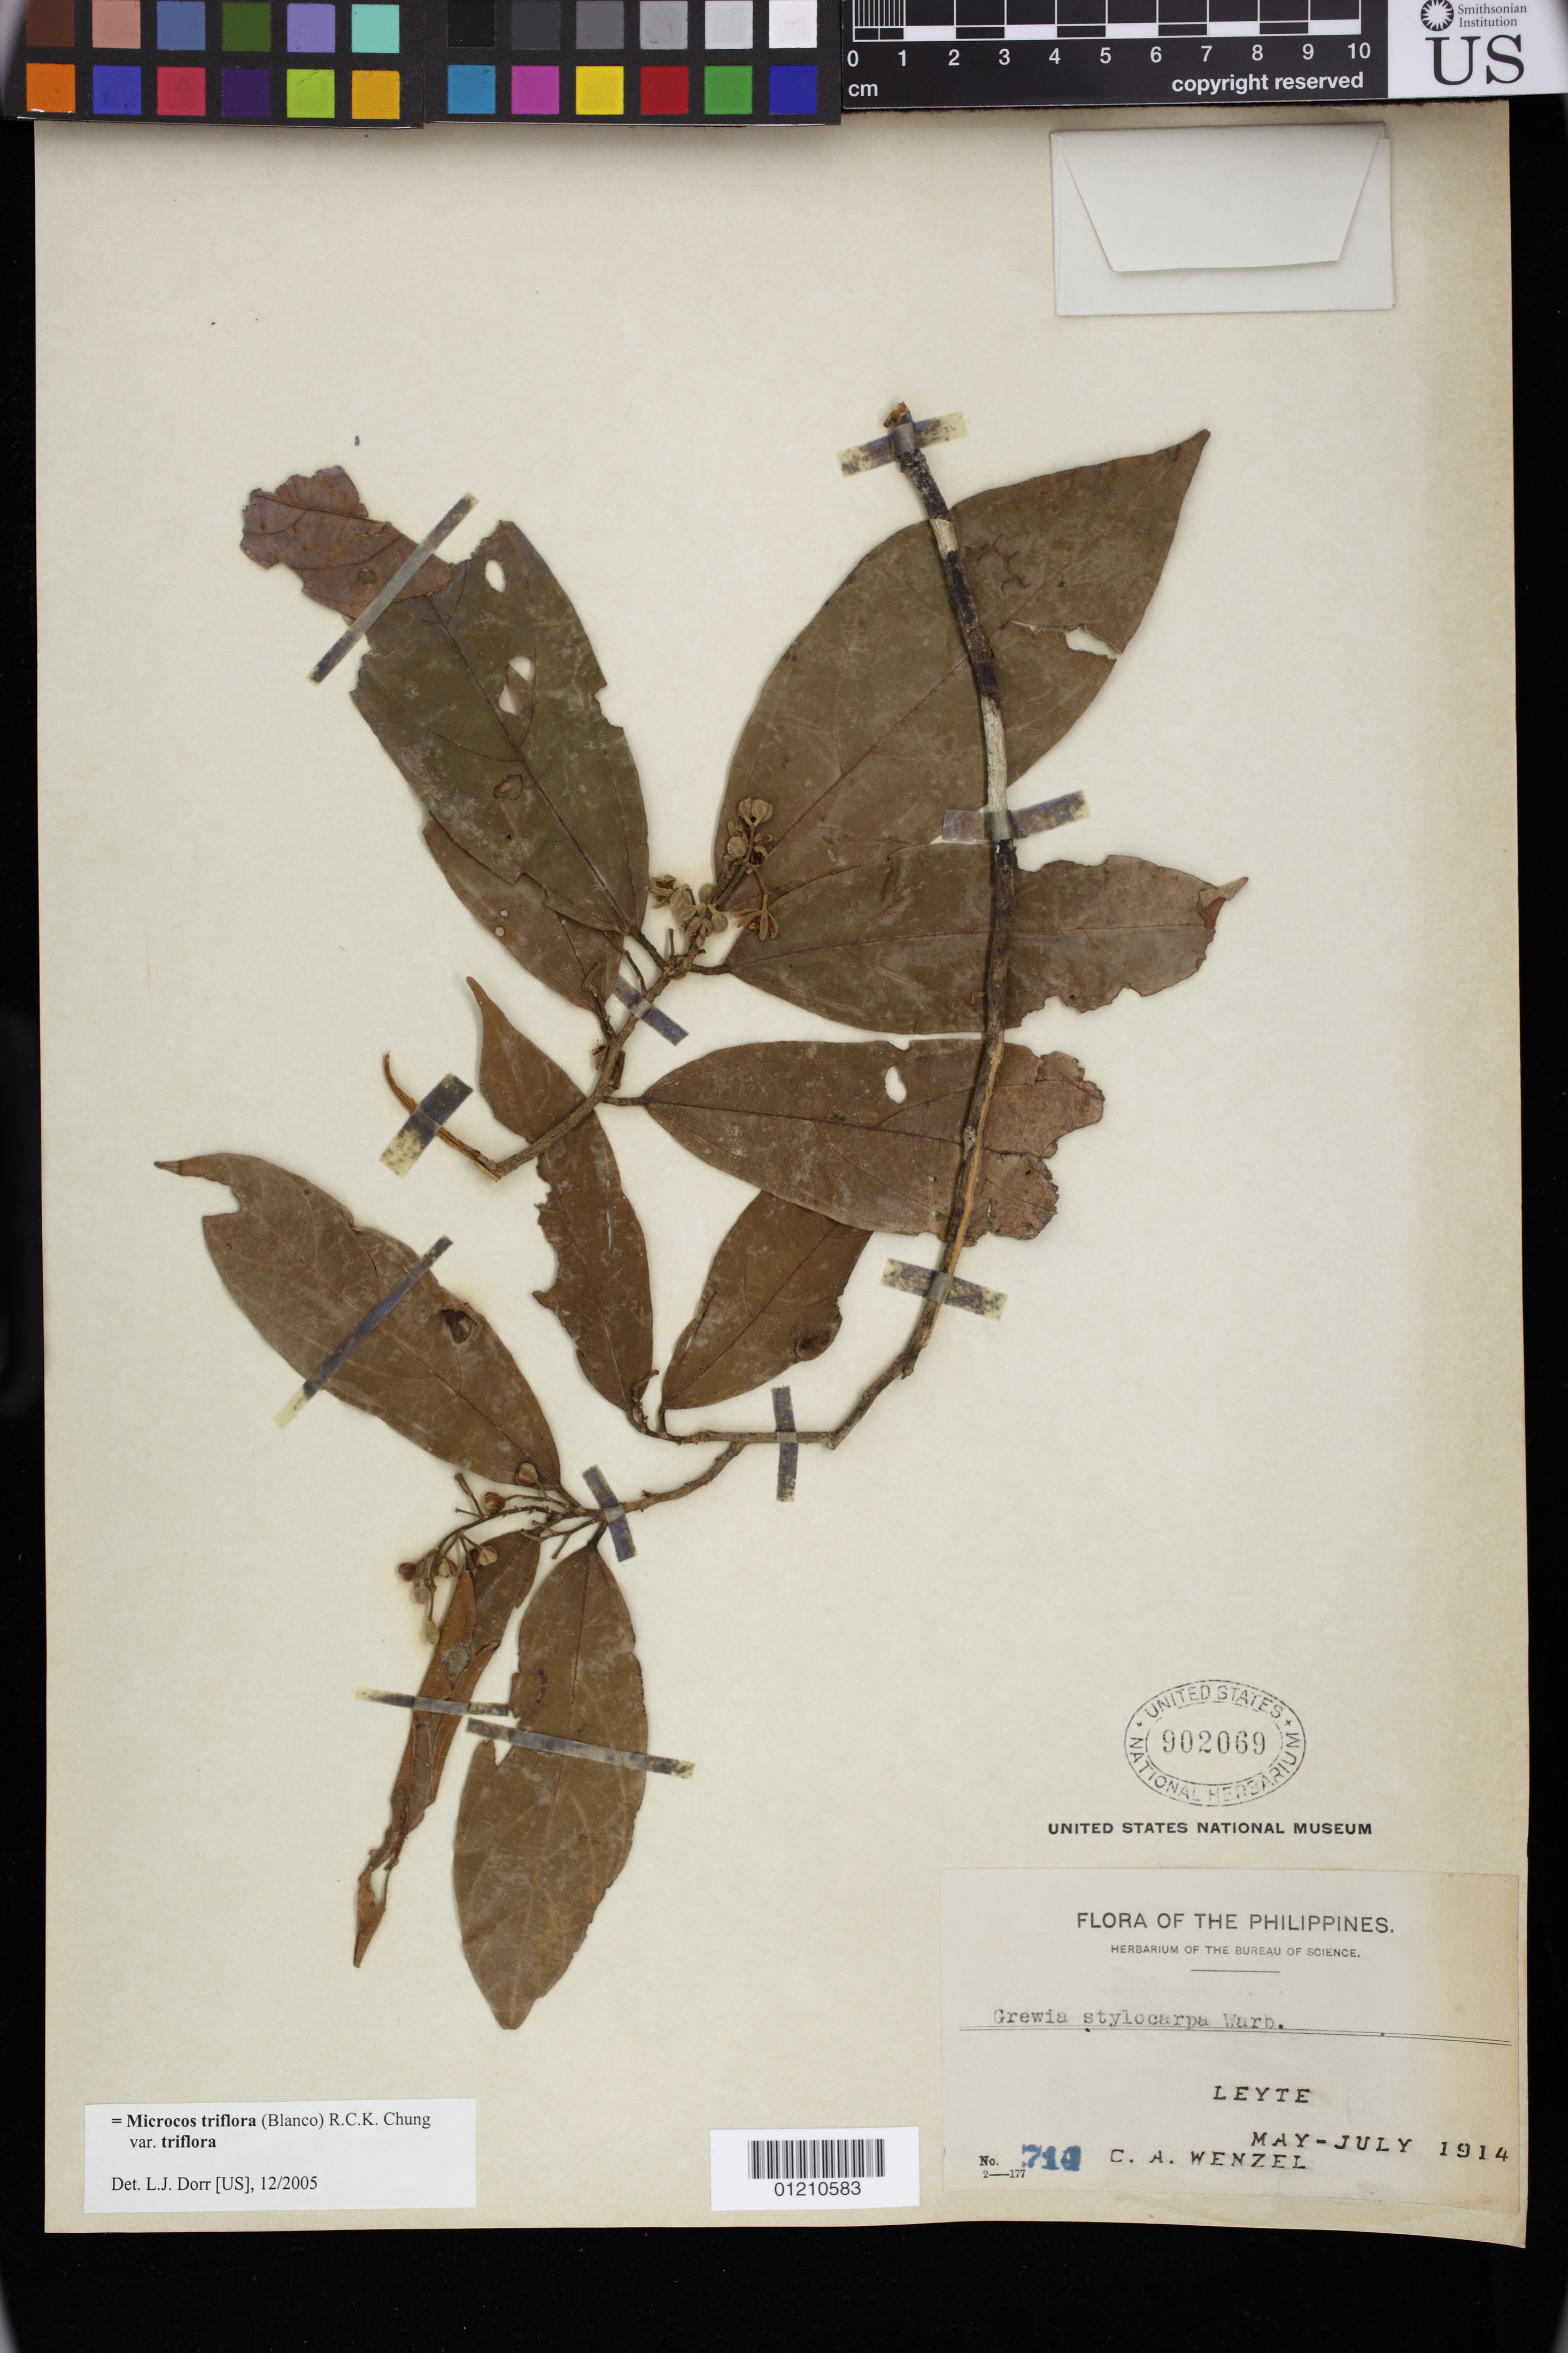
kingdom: Plantae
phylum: Tracheophyta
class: Magnoliopsida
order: Malvales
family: Malvaceae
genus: Microcos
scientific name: Microcos triflora var. triflora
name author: (Blanco) R.C.K. Chung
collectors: C. Wenzel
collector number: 710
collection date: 1914-05/1914-07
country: Philippines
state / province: Eastern Visayas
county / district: Leyte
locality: Leyte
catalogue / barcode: US 902069